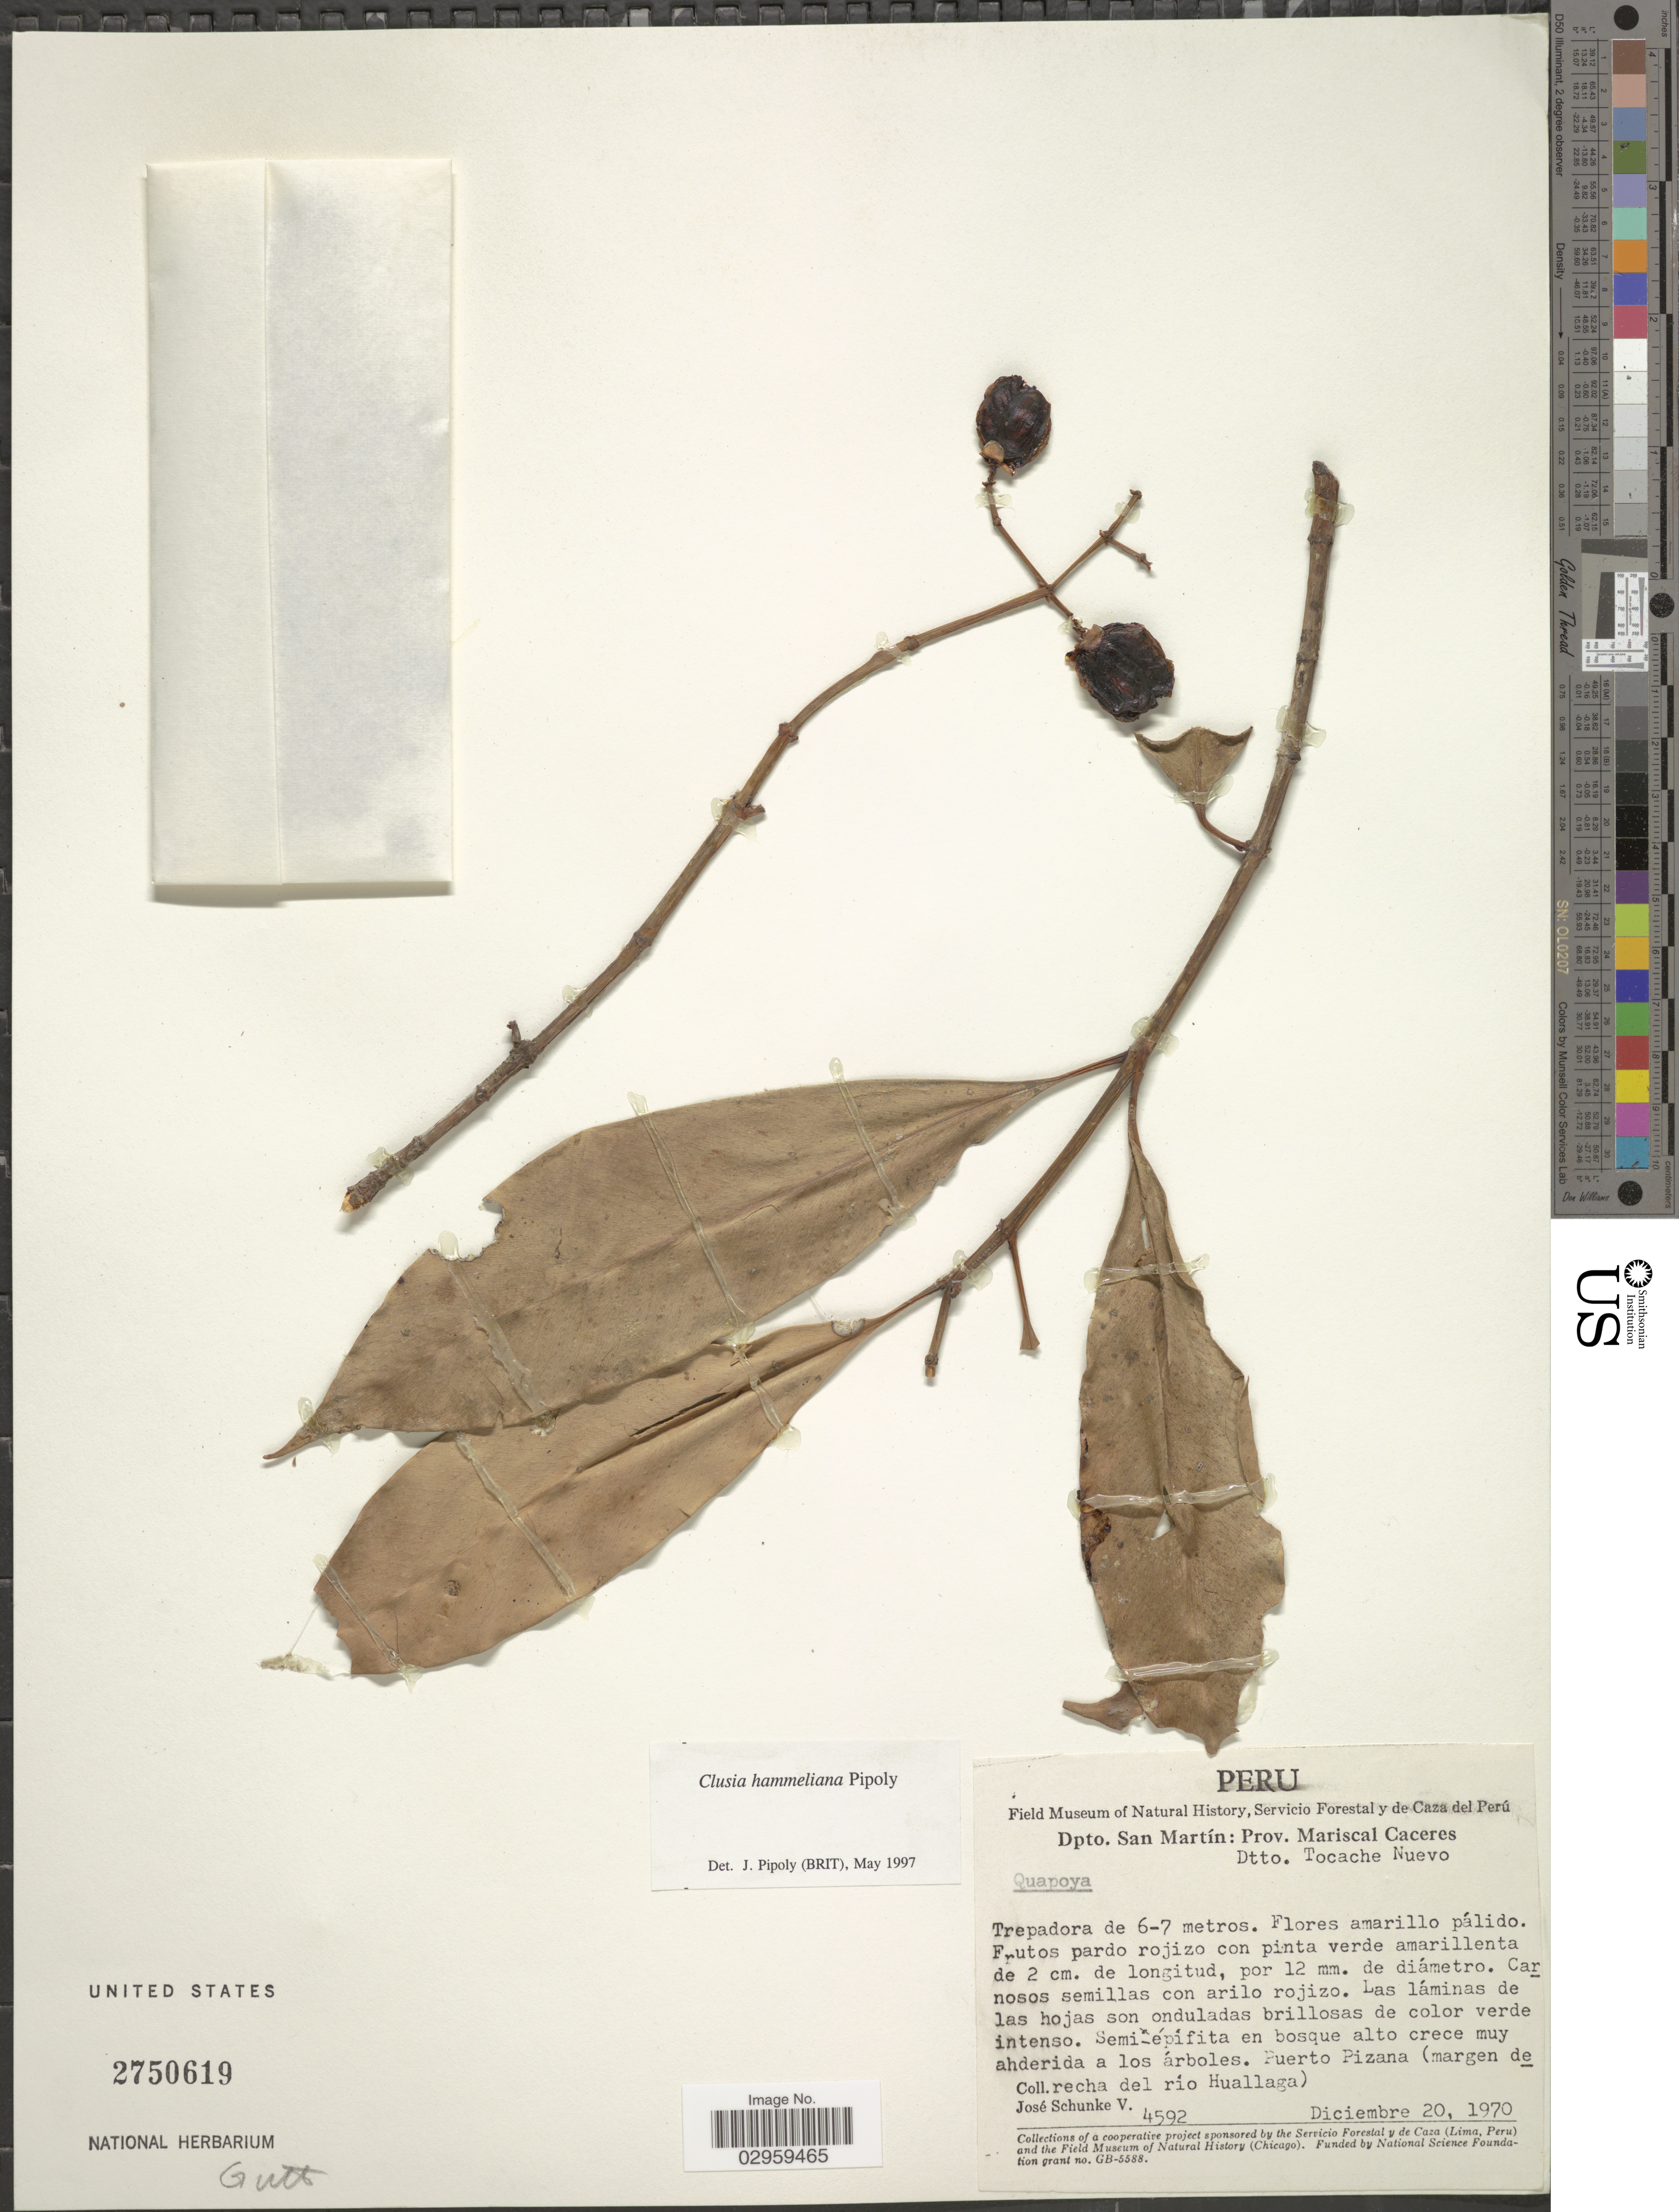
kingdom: Plantae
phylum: Tracheophyta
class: Magnoliopsida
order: Malpighiales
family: Clusiaceae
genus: Clusia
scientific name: Clusia hammeliana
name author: Pipoly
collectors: J. Schunke Vigo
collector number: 4592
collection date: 1970-12-20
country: Peru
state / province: San Martín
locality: Dpto. San Martín: Prov. Mariscal Caceres. Dtto. Tocache Nuevo. Puerto Pizana (margen derecha del río Huallaga).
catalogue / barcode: US 2750619